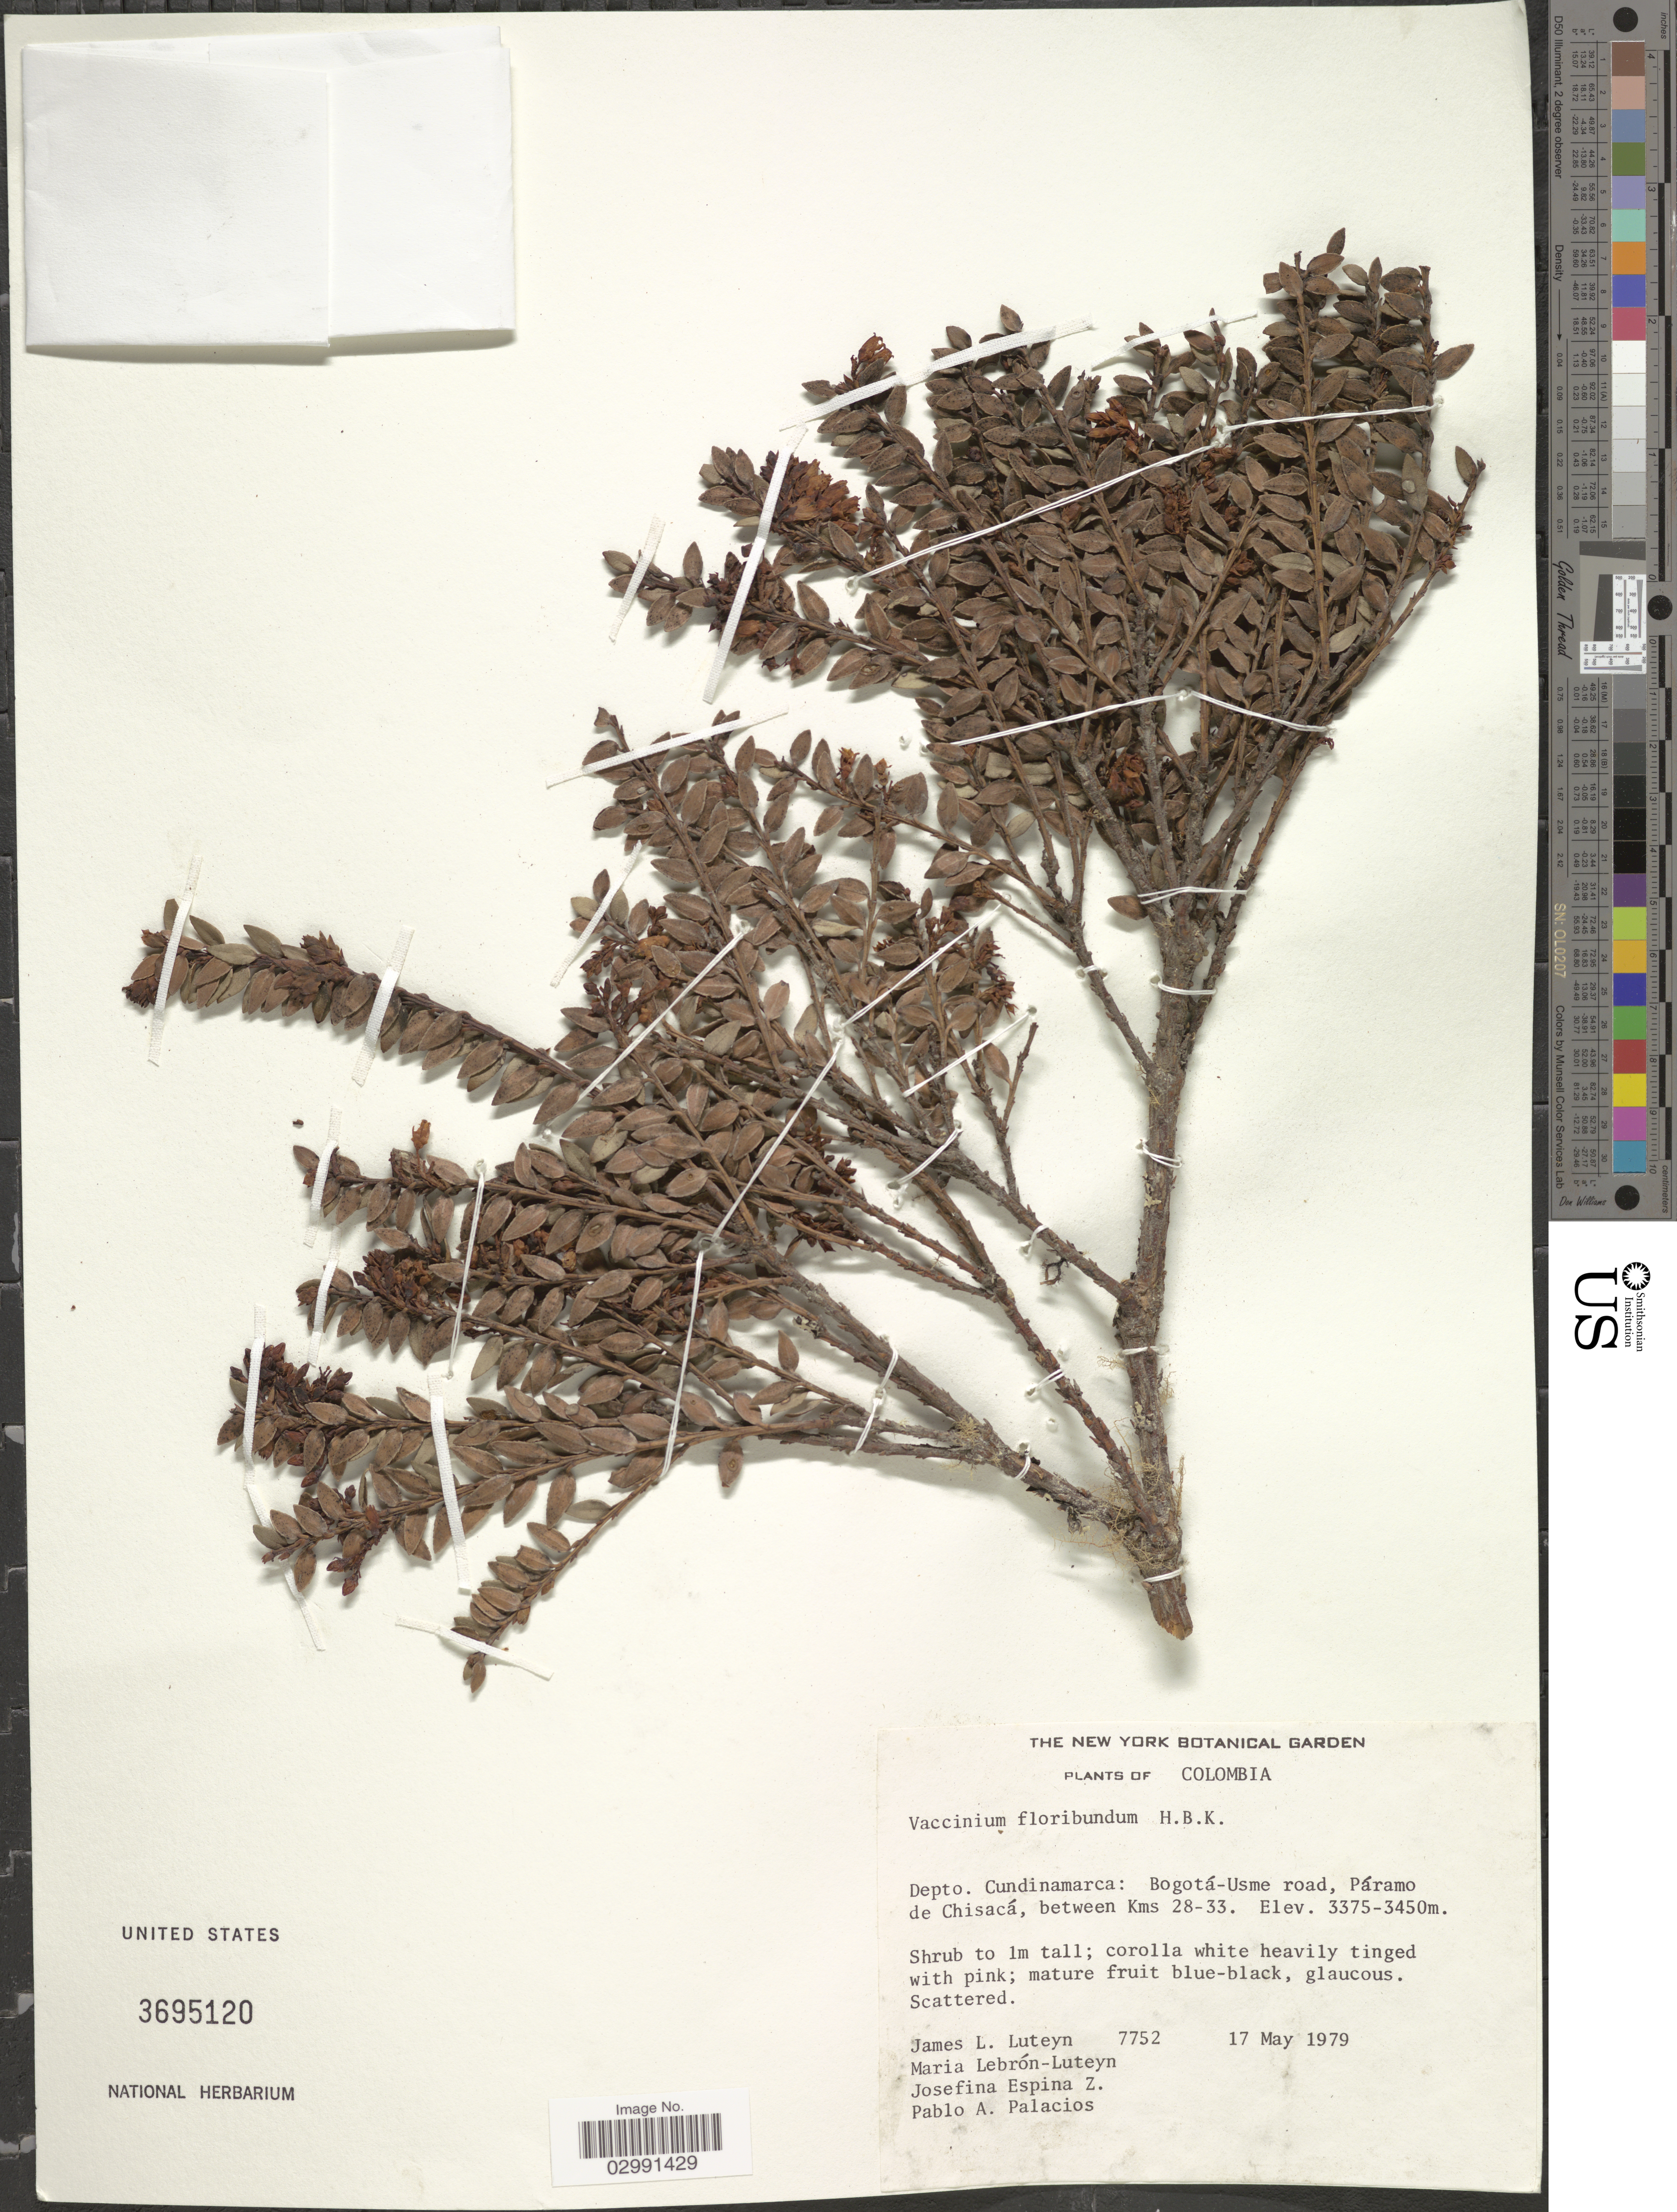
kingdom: Plantae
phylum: Tracheophyta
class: Magnoliopsida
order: Ericales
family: Ericaceae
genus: Vaccinium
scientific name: Vaccinium floribundum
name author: Kunth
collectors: J. Luteyn, M. L. Lebrón-Luteyn, J. Espina Z. & P. Palacios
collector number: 7752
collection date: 1979-05-17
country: Colombia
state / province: Cundinamarca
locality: Depto. Cundinamarca: Bogotá-Usme road, Páramo de Chisacá, between Kms 28-33.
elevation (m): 3375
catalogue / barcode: US 3695120